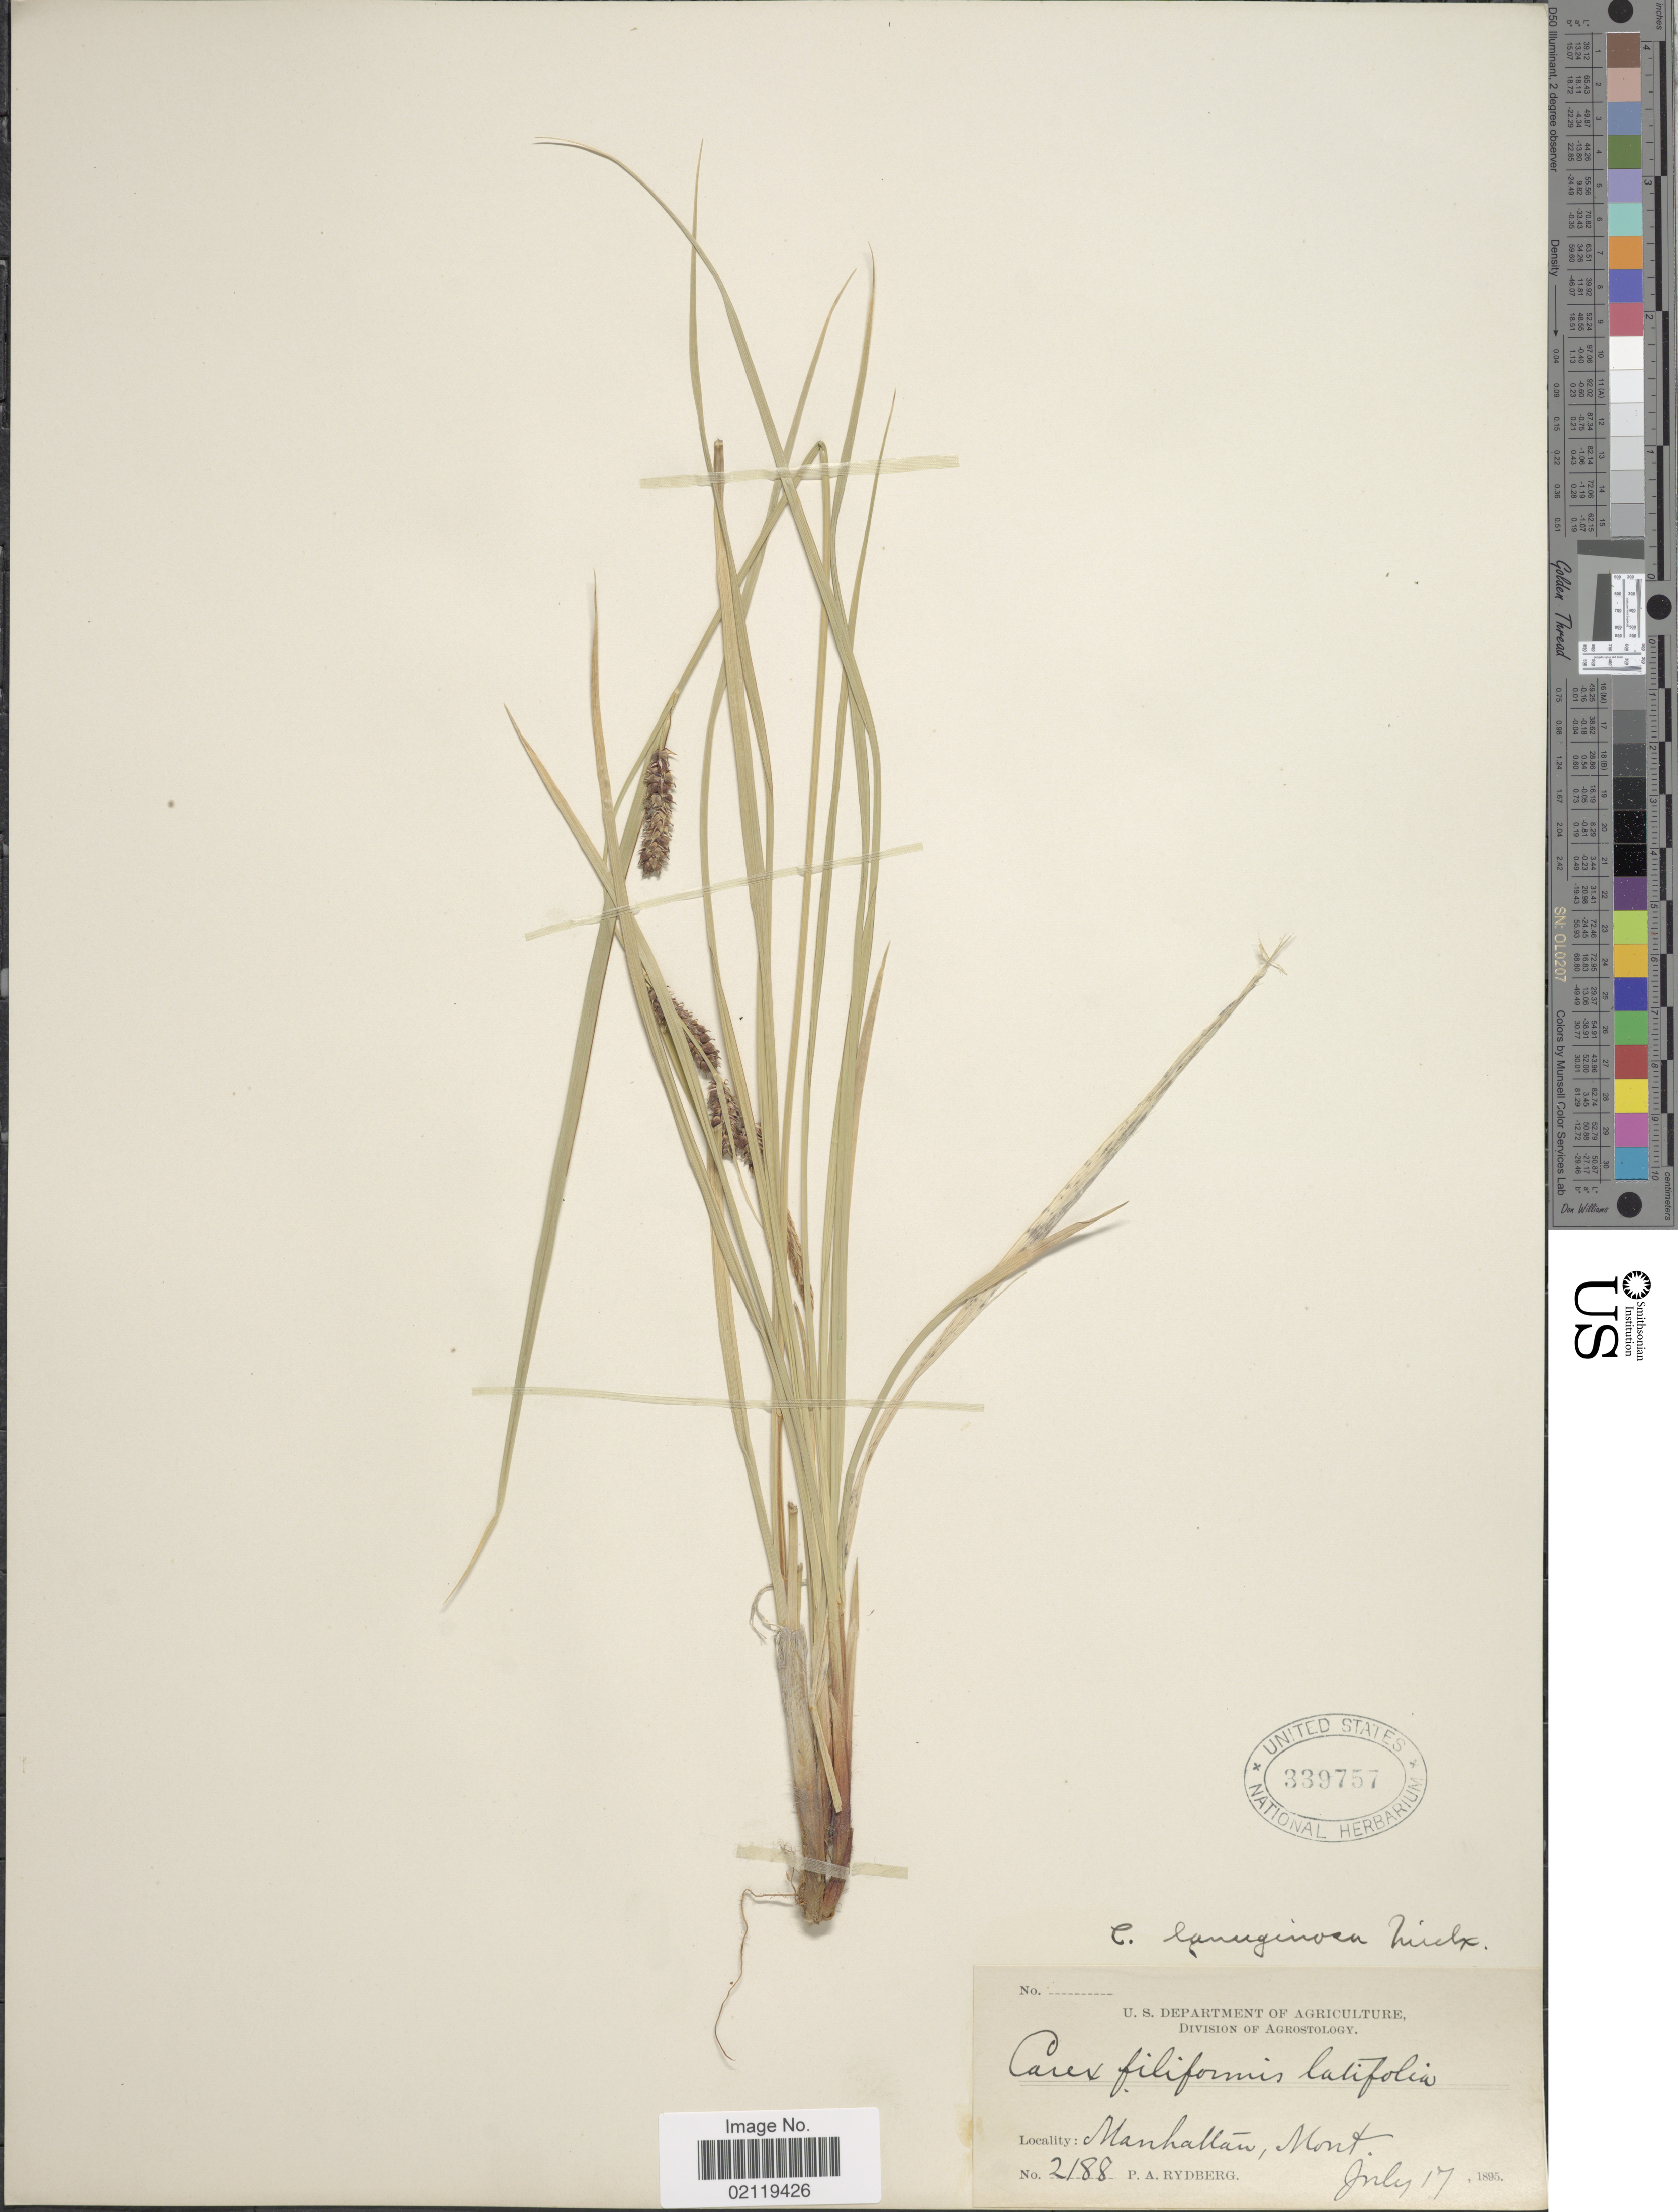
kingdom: Plantae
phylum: Tracheophyta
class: Liliopsida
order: Poales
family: Cyperaceae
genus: Carex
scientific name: Carex pellita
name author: Muhl. ex Willd.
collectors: P. A. Rydberg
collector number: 2188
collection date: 1895-07-17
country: United States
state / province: Montana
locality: Manhattan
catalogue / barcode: US 339757